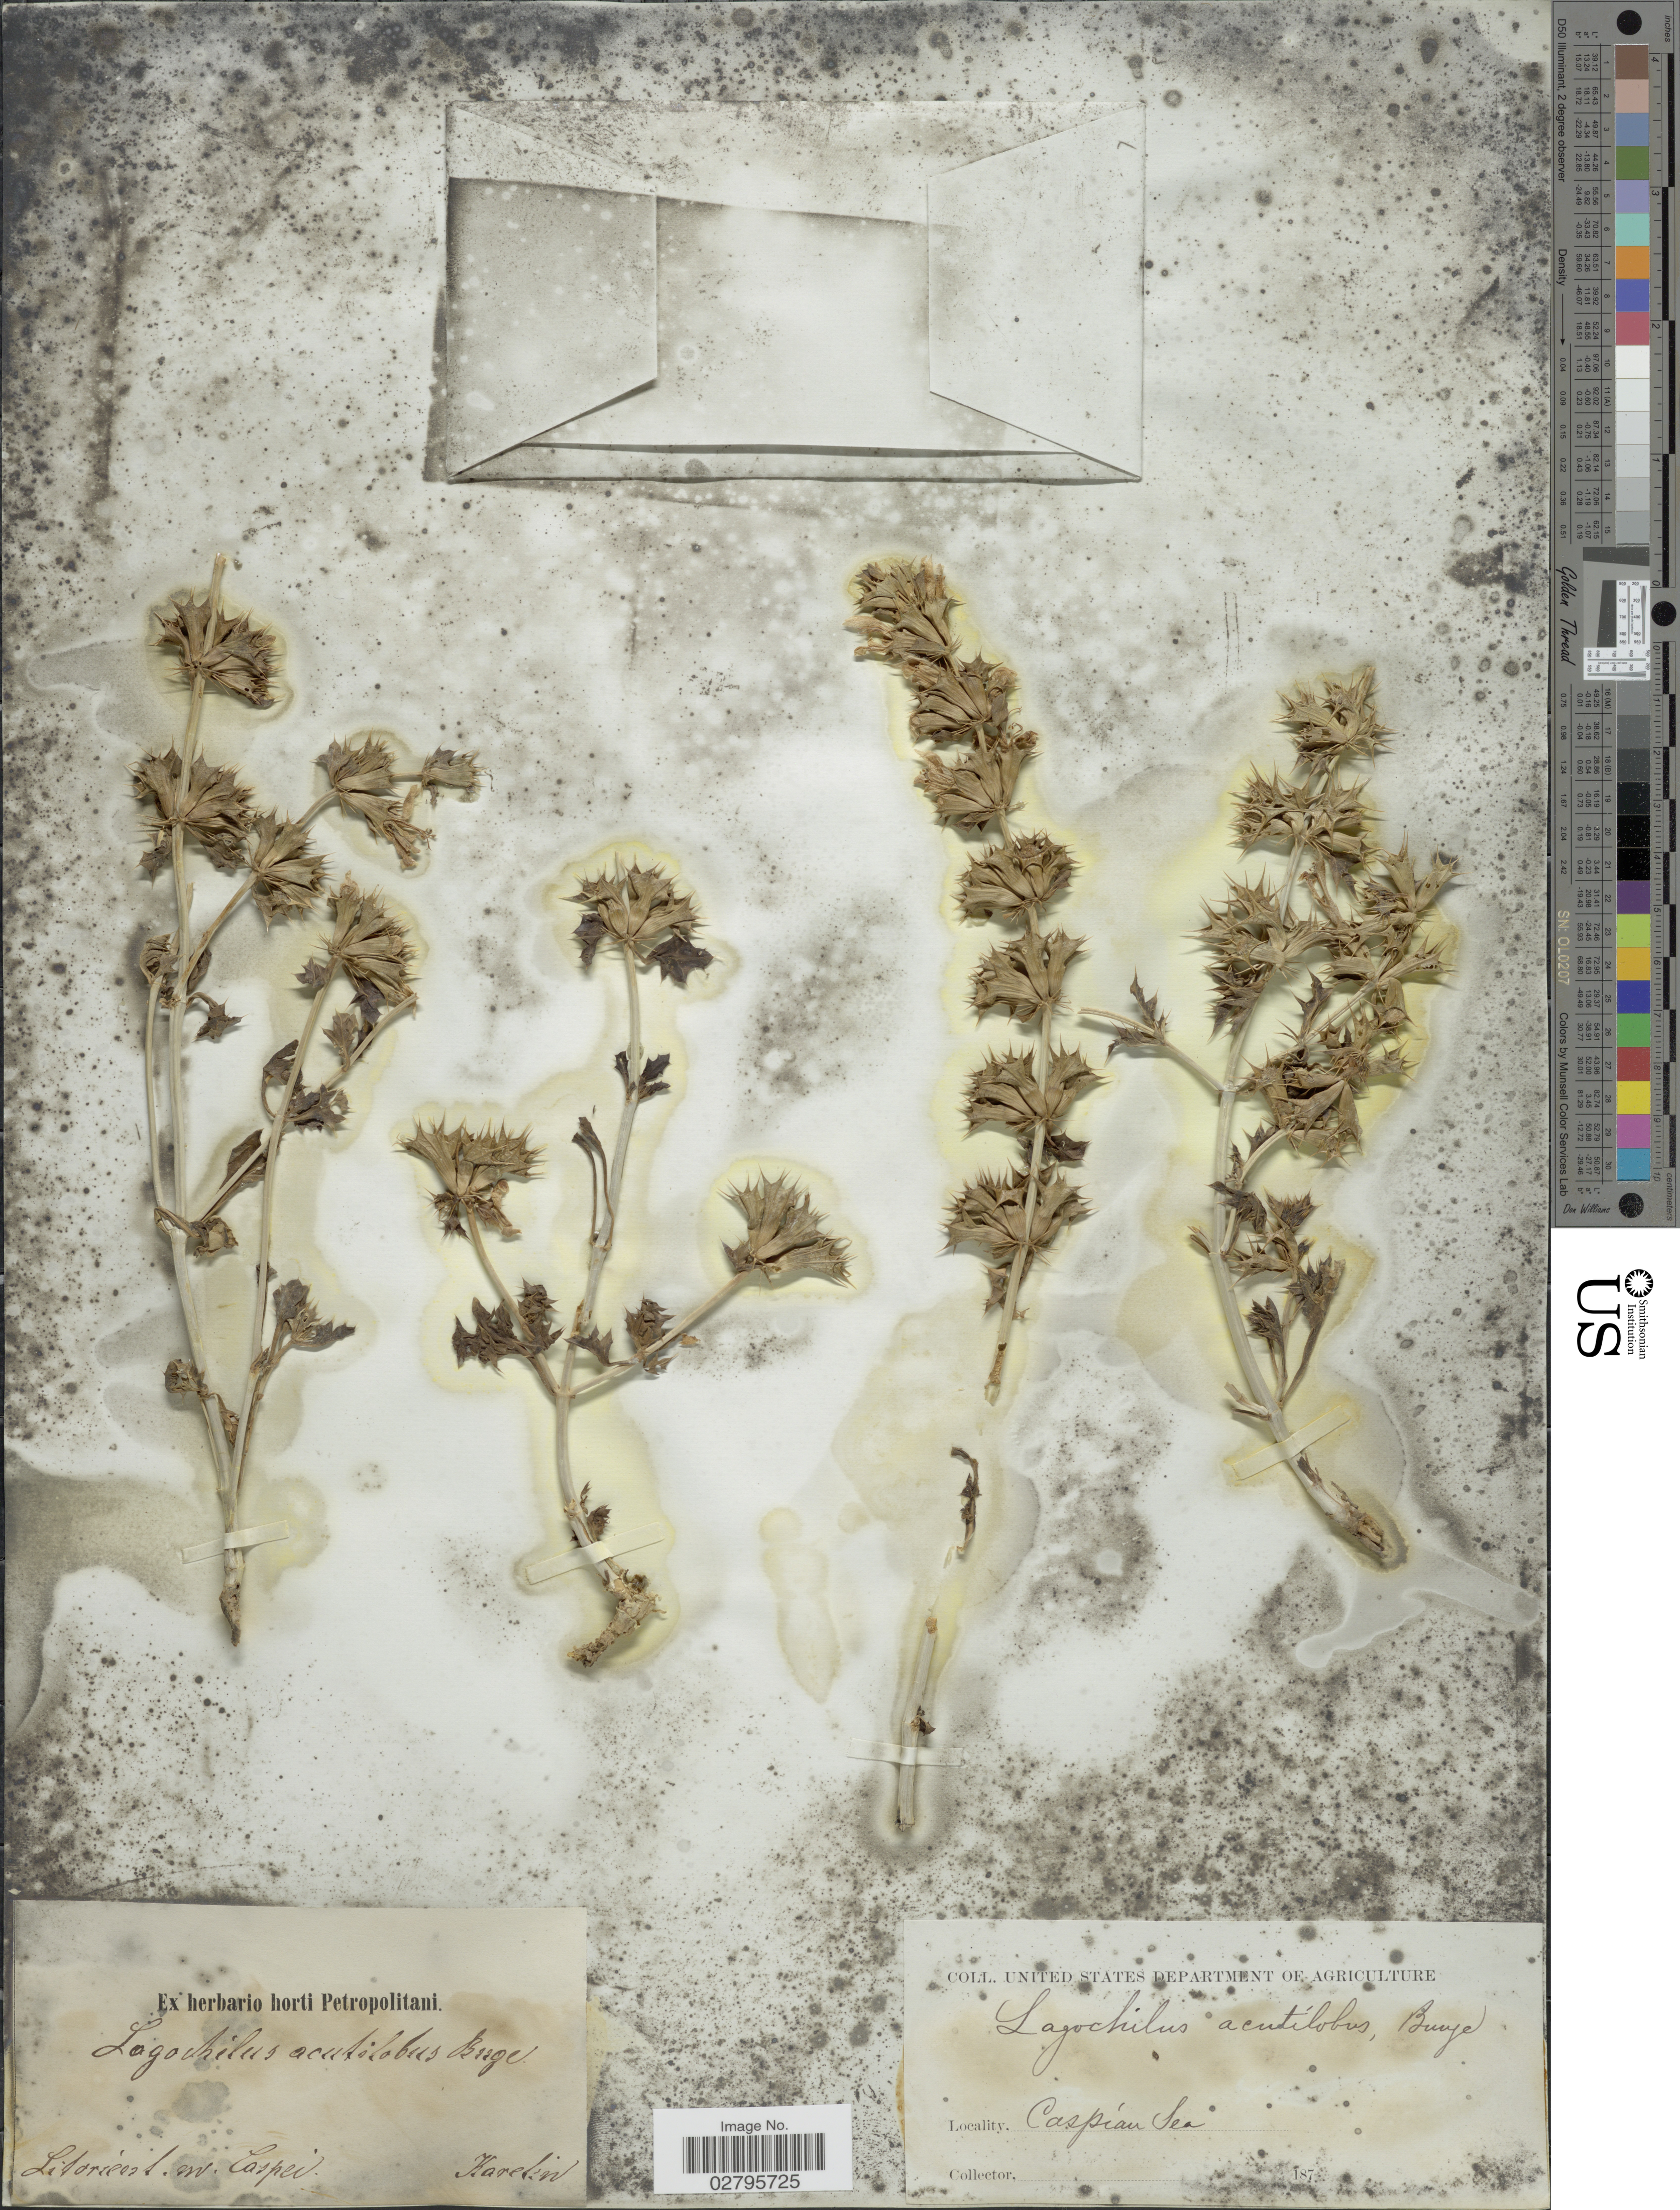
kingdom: Plantae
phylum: Tracheophyta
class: Magnoliopsida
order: Lamiales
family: Lamiaceae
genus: Lagochilus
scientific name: Lagochilus acutilobus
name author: (Ledeb.) Fisch. & C.A. Mey.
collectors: Karelin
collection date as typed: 187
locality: Caspian Sea, Litoriest env. Caspei [interpreted]